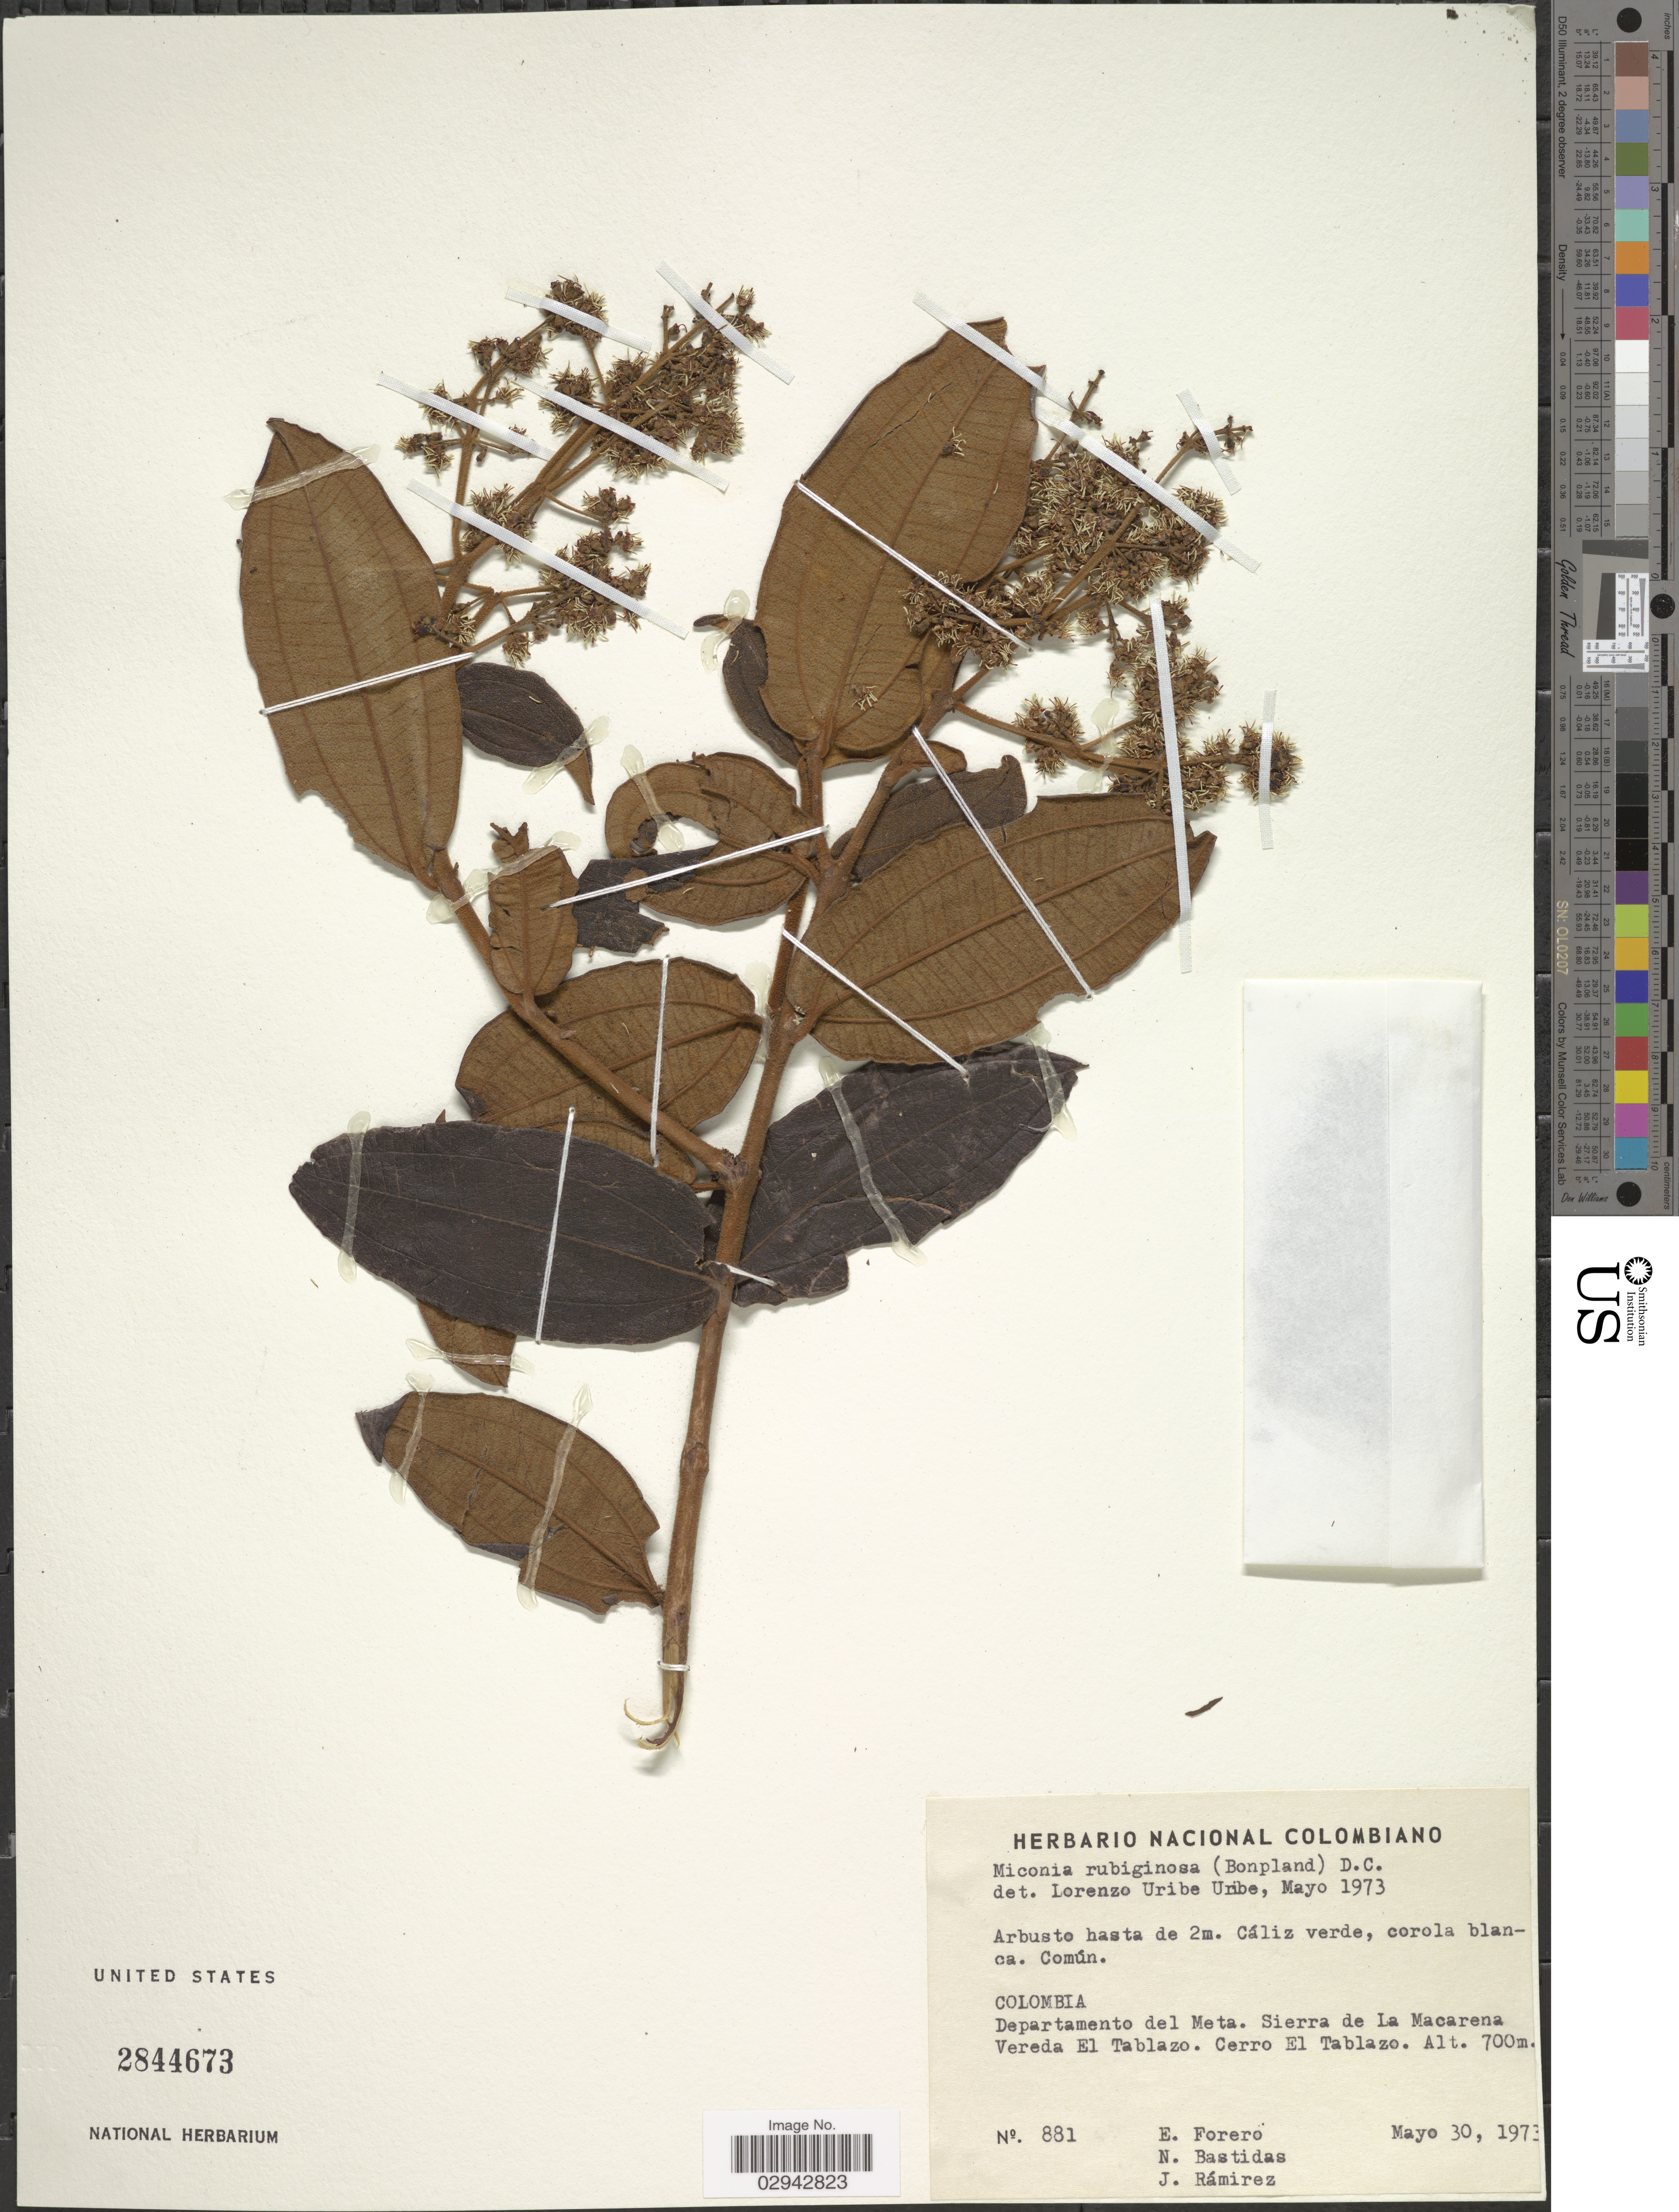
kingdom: Plantae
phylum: Tracheophyta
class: Magnoliopsida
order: Myrtales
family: Melastomataceae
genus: Miconia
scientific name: Miconia rubiginosa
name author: (Bonpl.) DC.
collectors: E. Forero, N. Bastidas & J. Ramírez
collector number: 881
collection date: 1973-05-30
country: Colombia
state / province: Meta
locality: Departamento del Meta. Sierra de La Macarena. Vereda El Tablazo. Cerro El Tablazo.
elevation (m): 700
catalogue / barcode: US 2844673